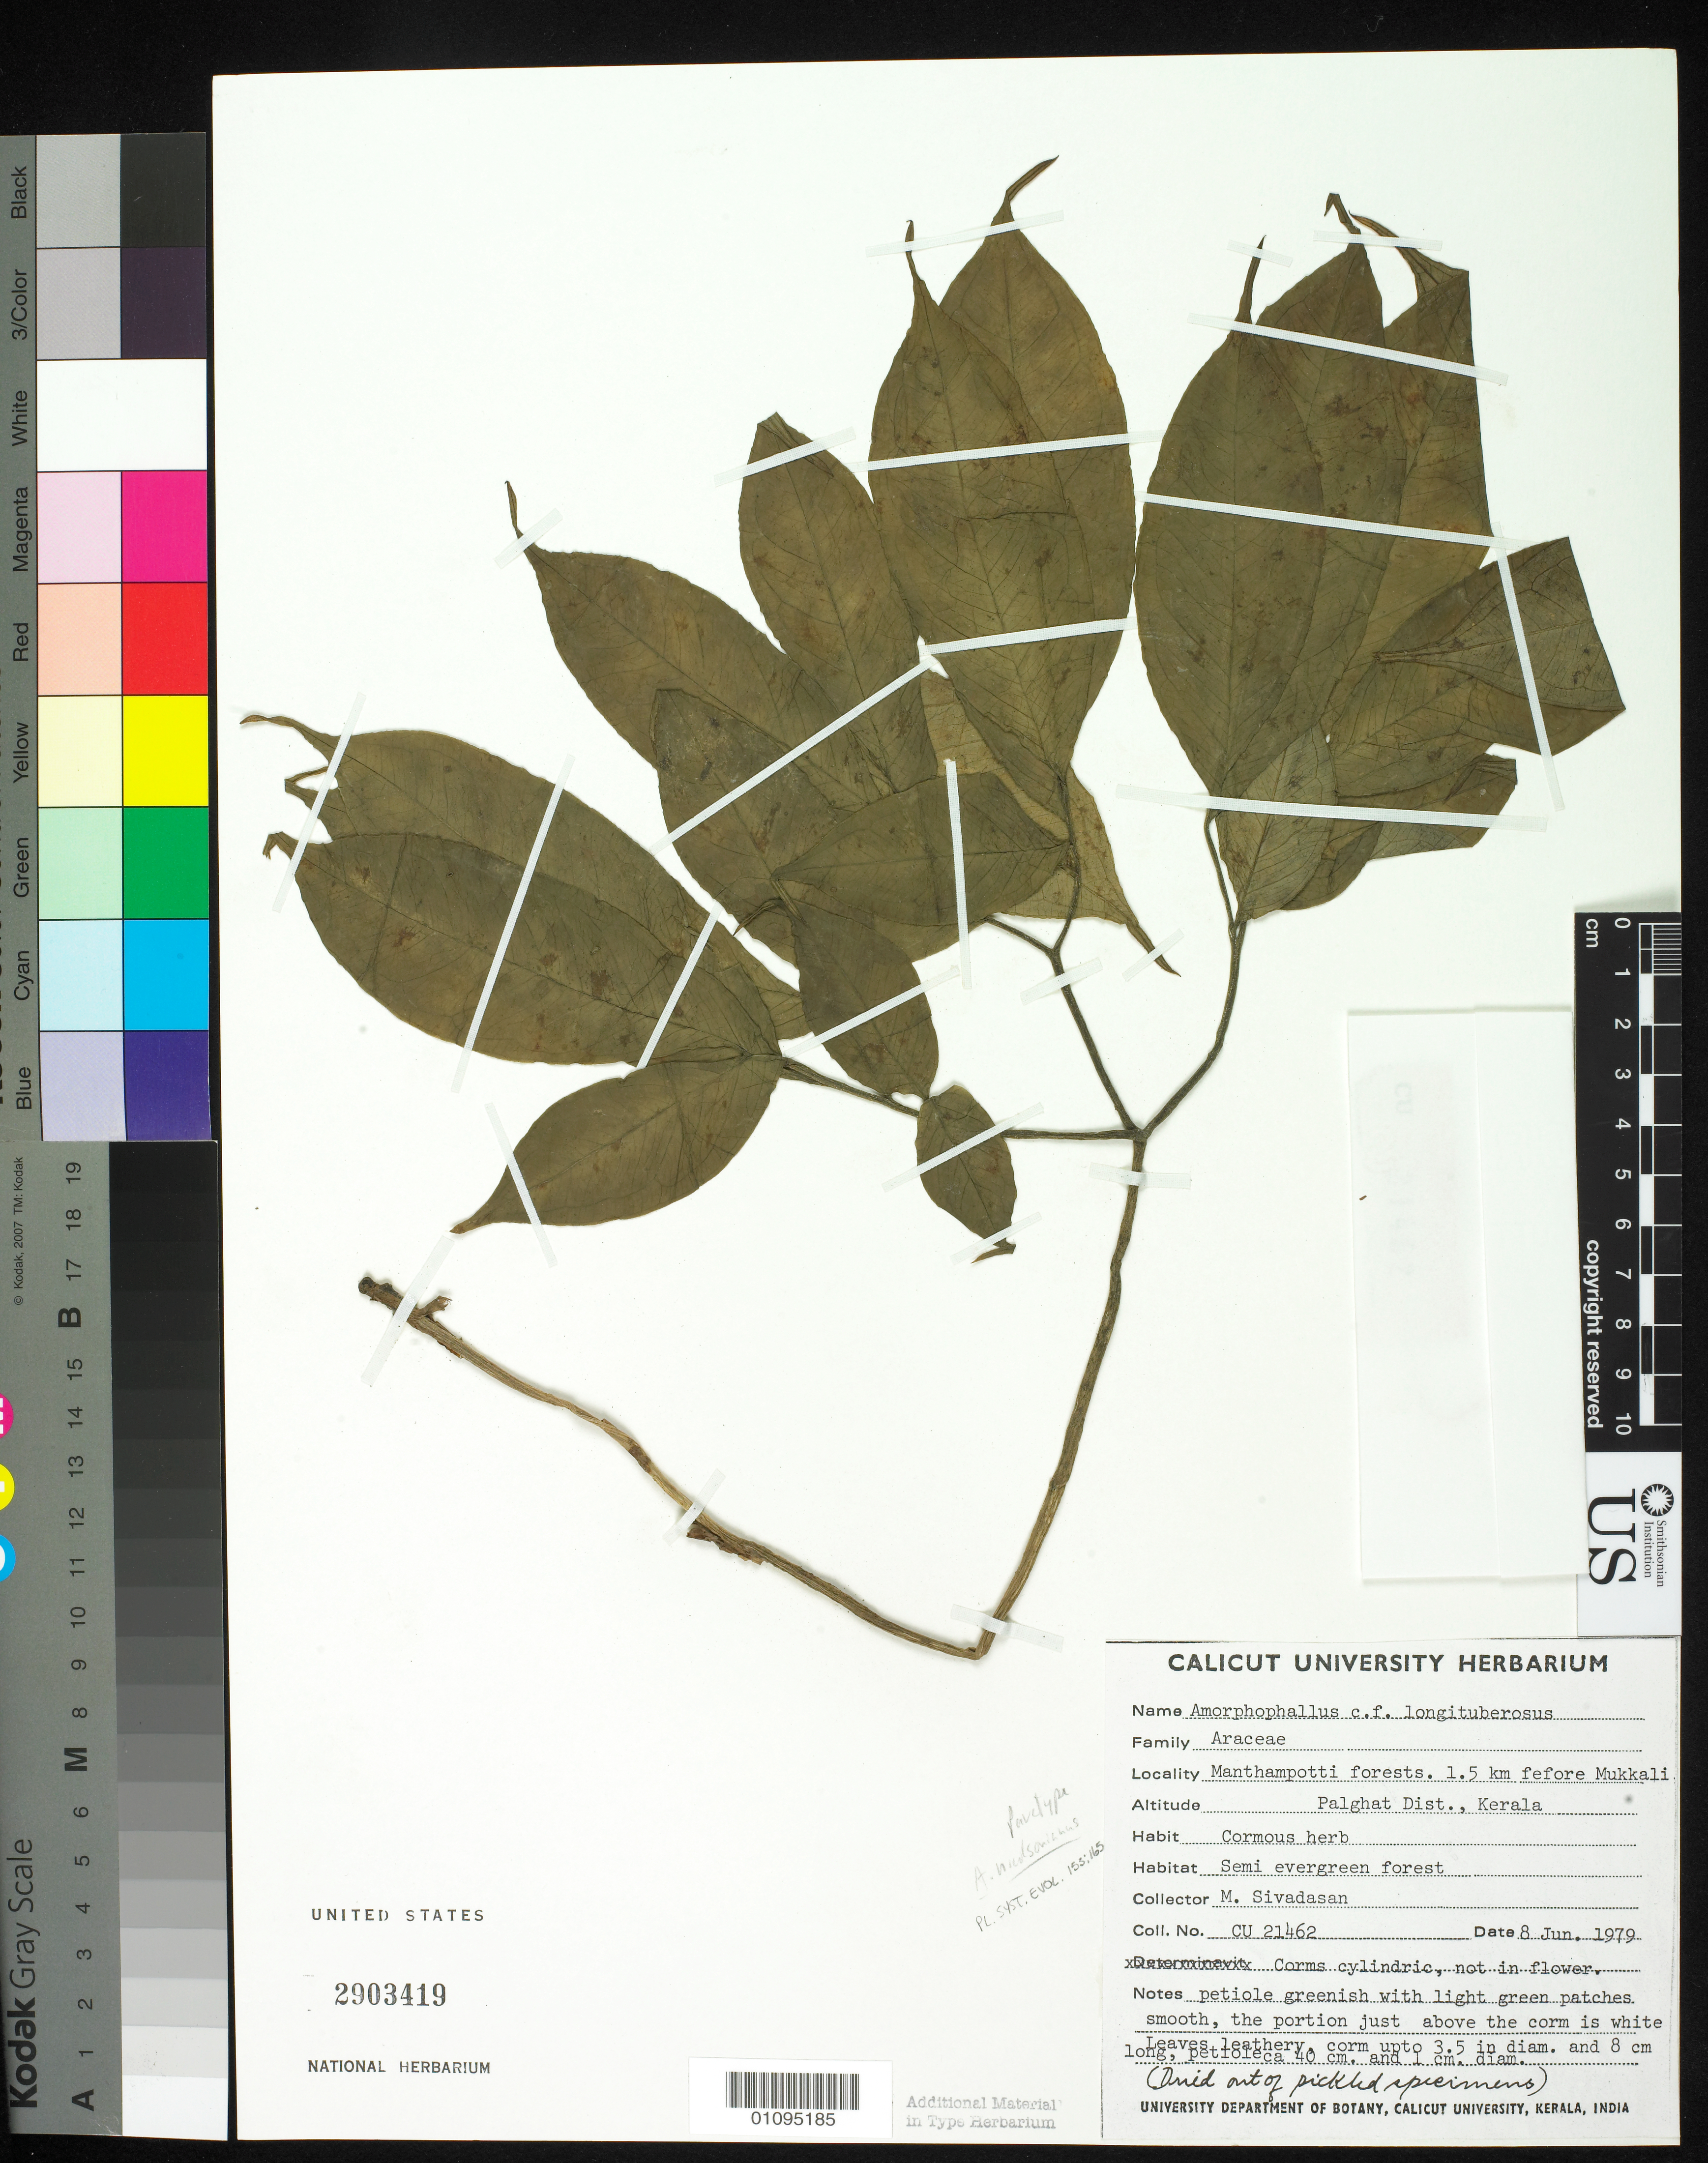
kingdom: Plantae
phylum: Tracheophyta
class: Liliopsida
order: Alismatales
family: Araceae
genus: Amorphophallus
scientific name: Amorphophallus nicolsonianus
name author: Sivad.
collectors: M. Sivadasan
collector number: CU 21462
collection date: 1979-06-08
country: India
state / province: Kerala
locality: Manthampotti forests, 1.5 km before Mukkali Palghat Dist., Kerala.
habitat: Semi-evergreen forest.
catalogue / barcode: US 2903419